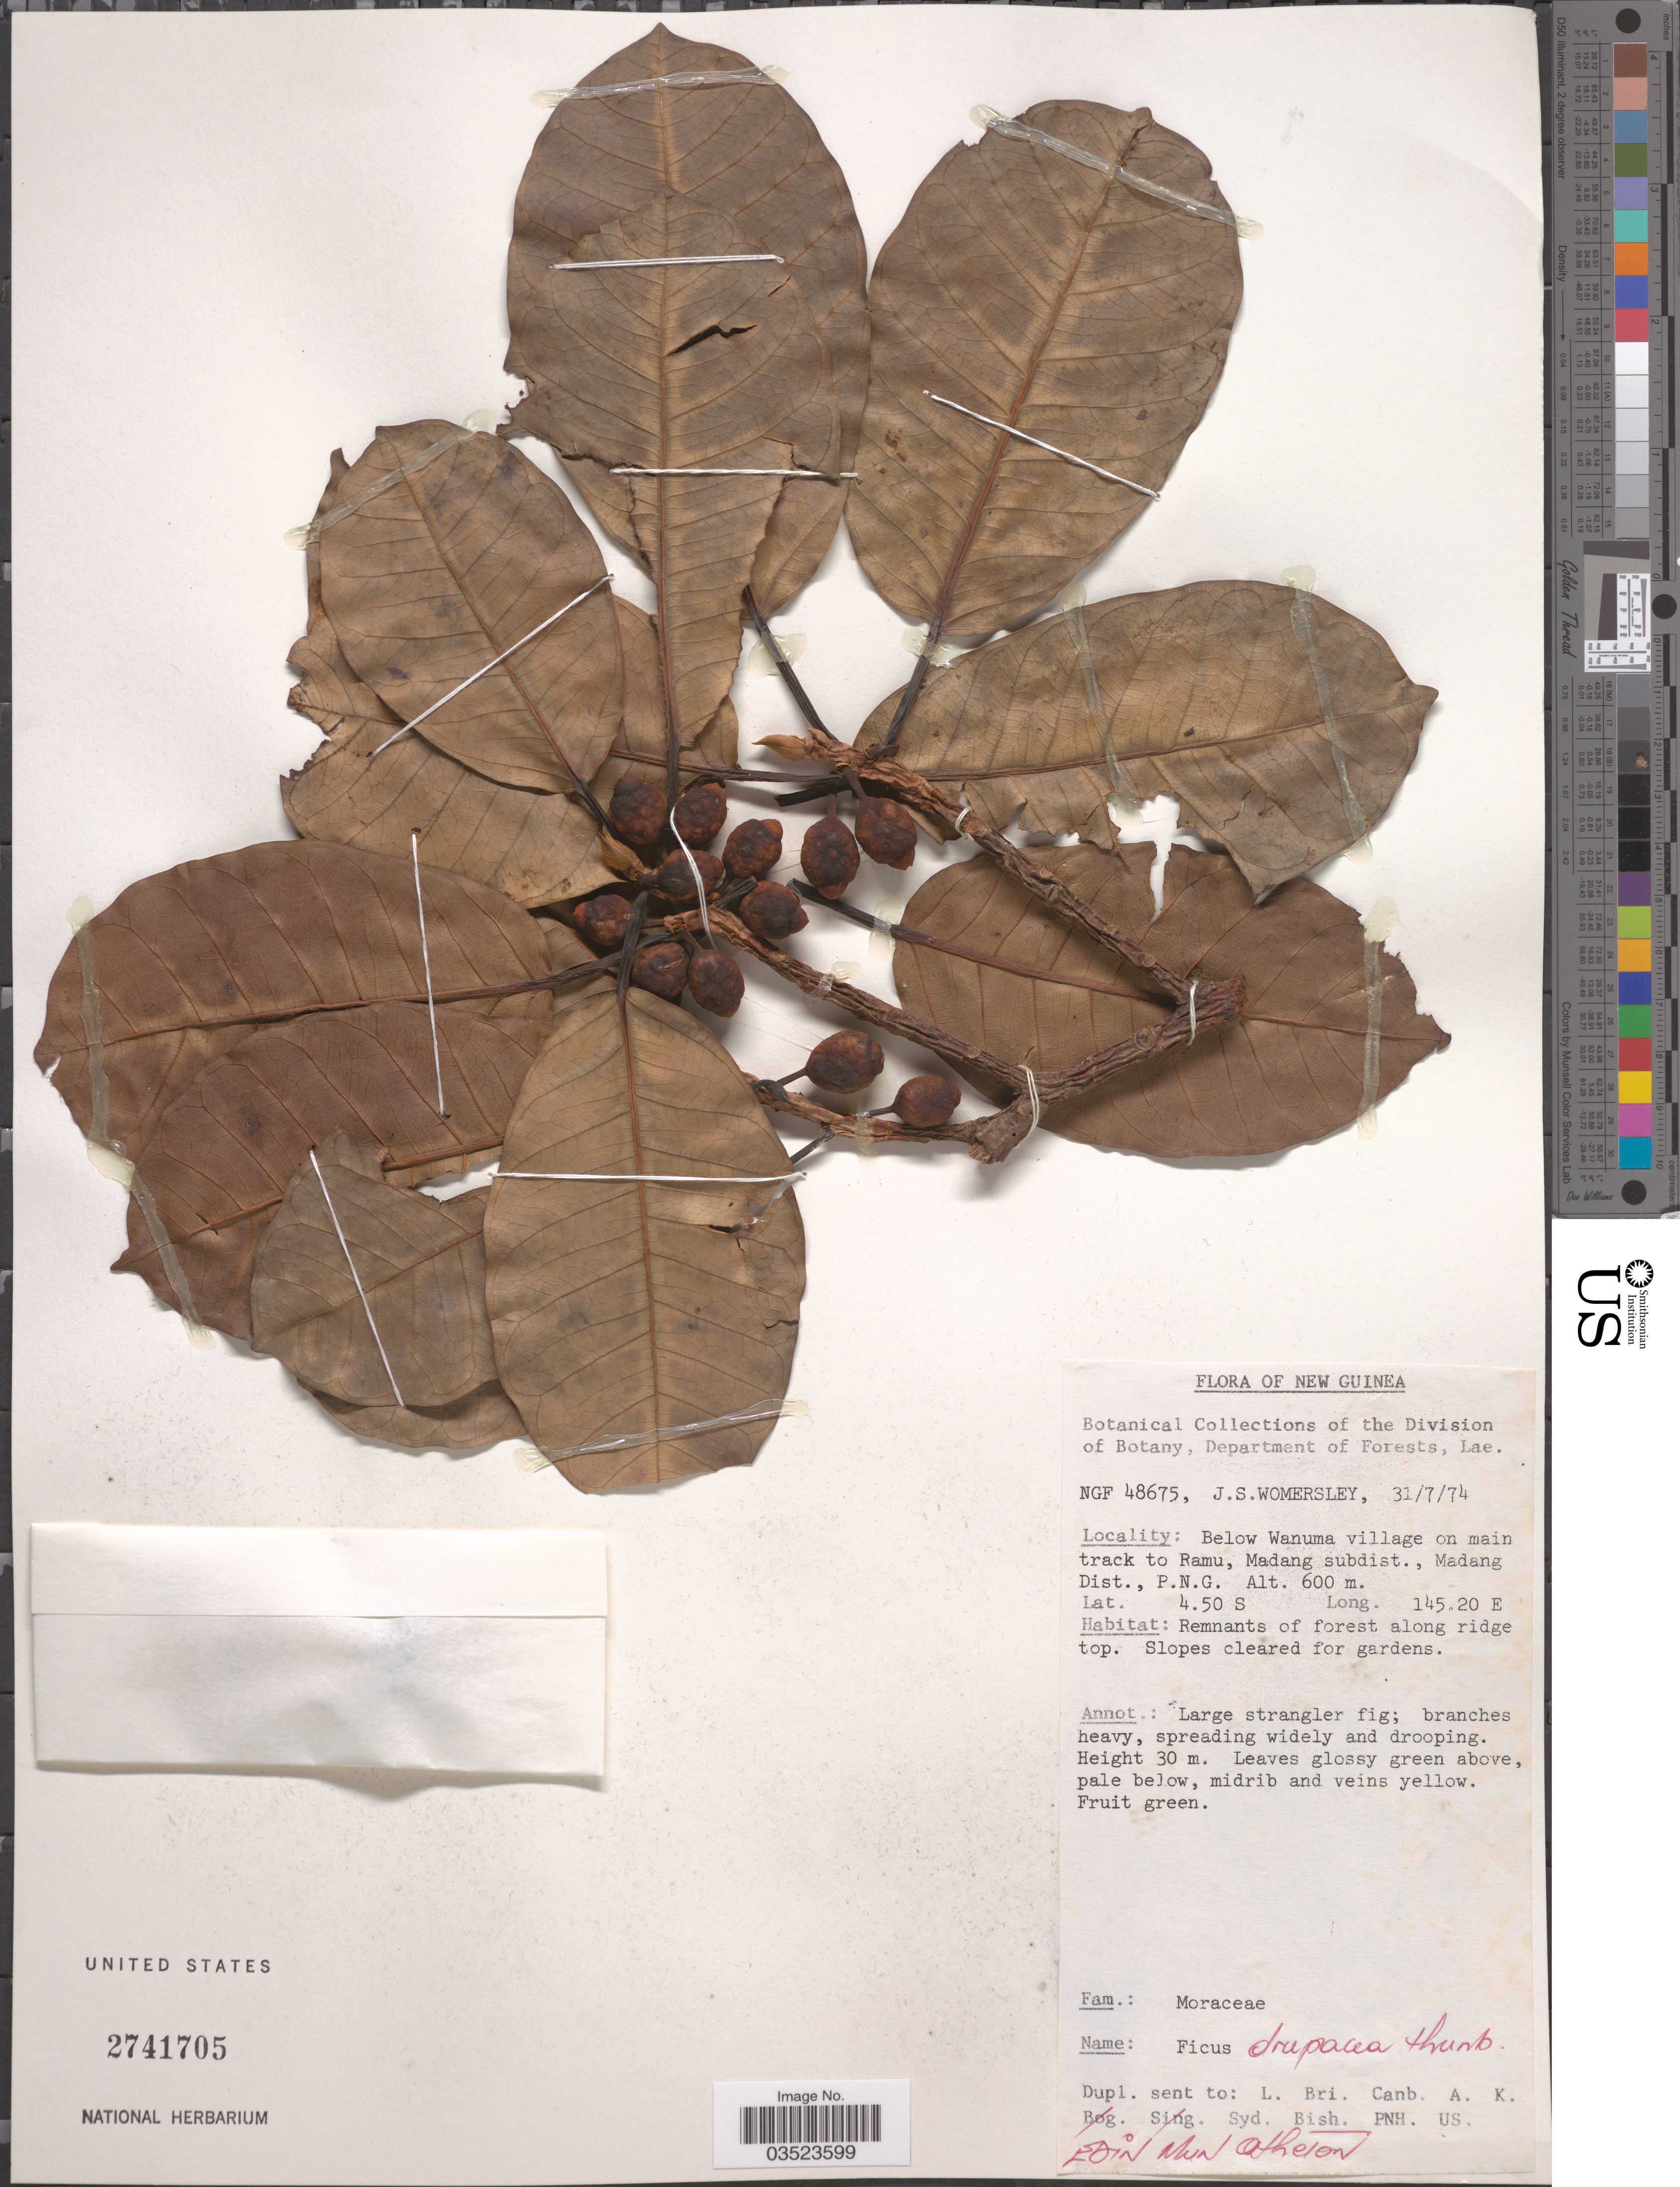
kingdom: Plantae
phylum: Tracheophyta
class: Magnoliopsida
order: Rosales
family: Moraceae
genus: Ficus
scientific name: Ficus drupacea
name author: Thunb.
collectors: J. S. Womersley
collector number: NGF48675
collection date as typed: Transcribed d/m/y: 31/7/74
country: Papua New Guinea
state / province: Madang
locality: New Guinea. Below Wanuma village on main track to Ramu, Madang subdist., Madang Dist., P.N.G.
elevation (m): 600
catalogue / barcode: US 2741705